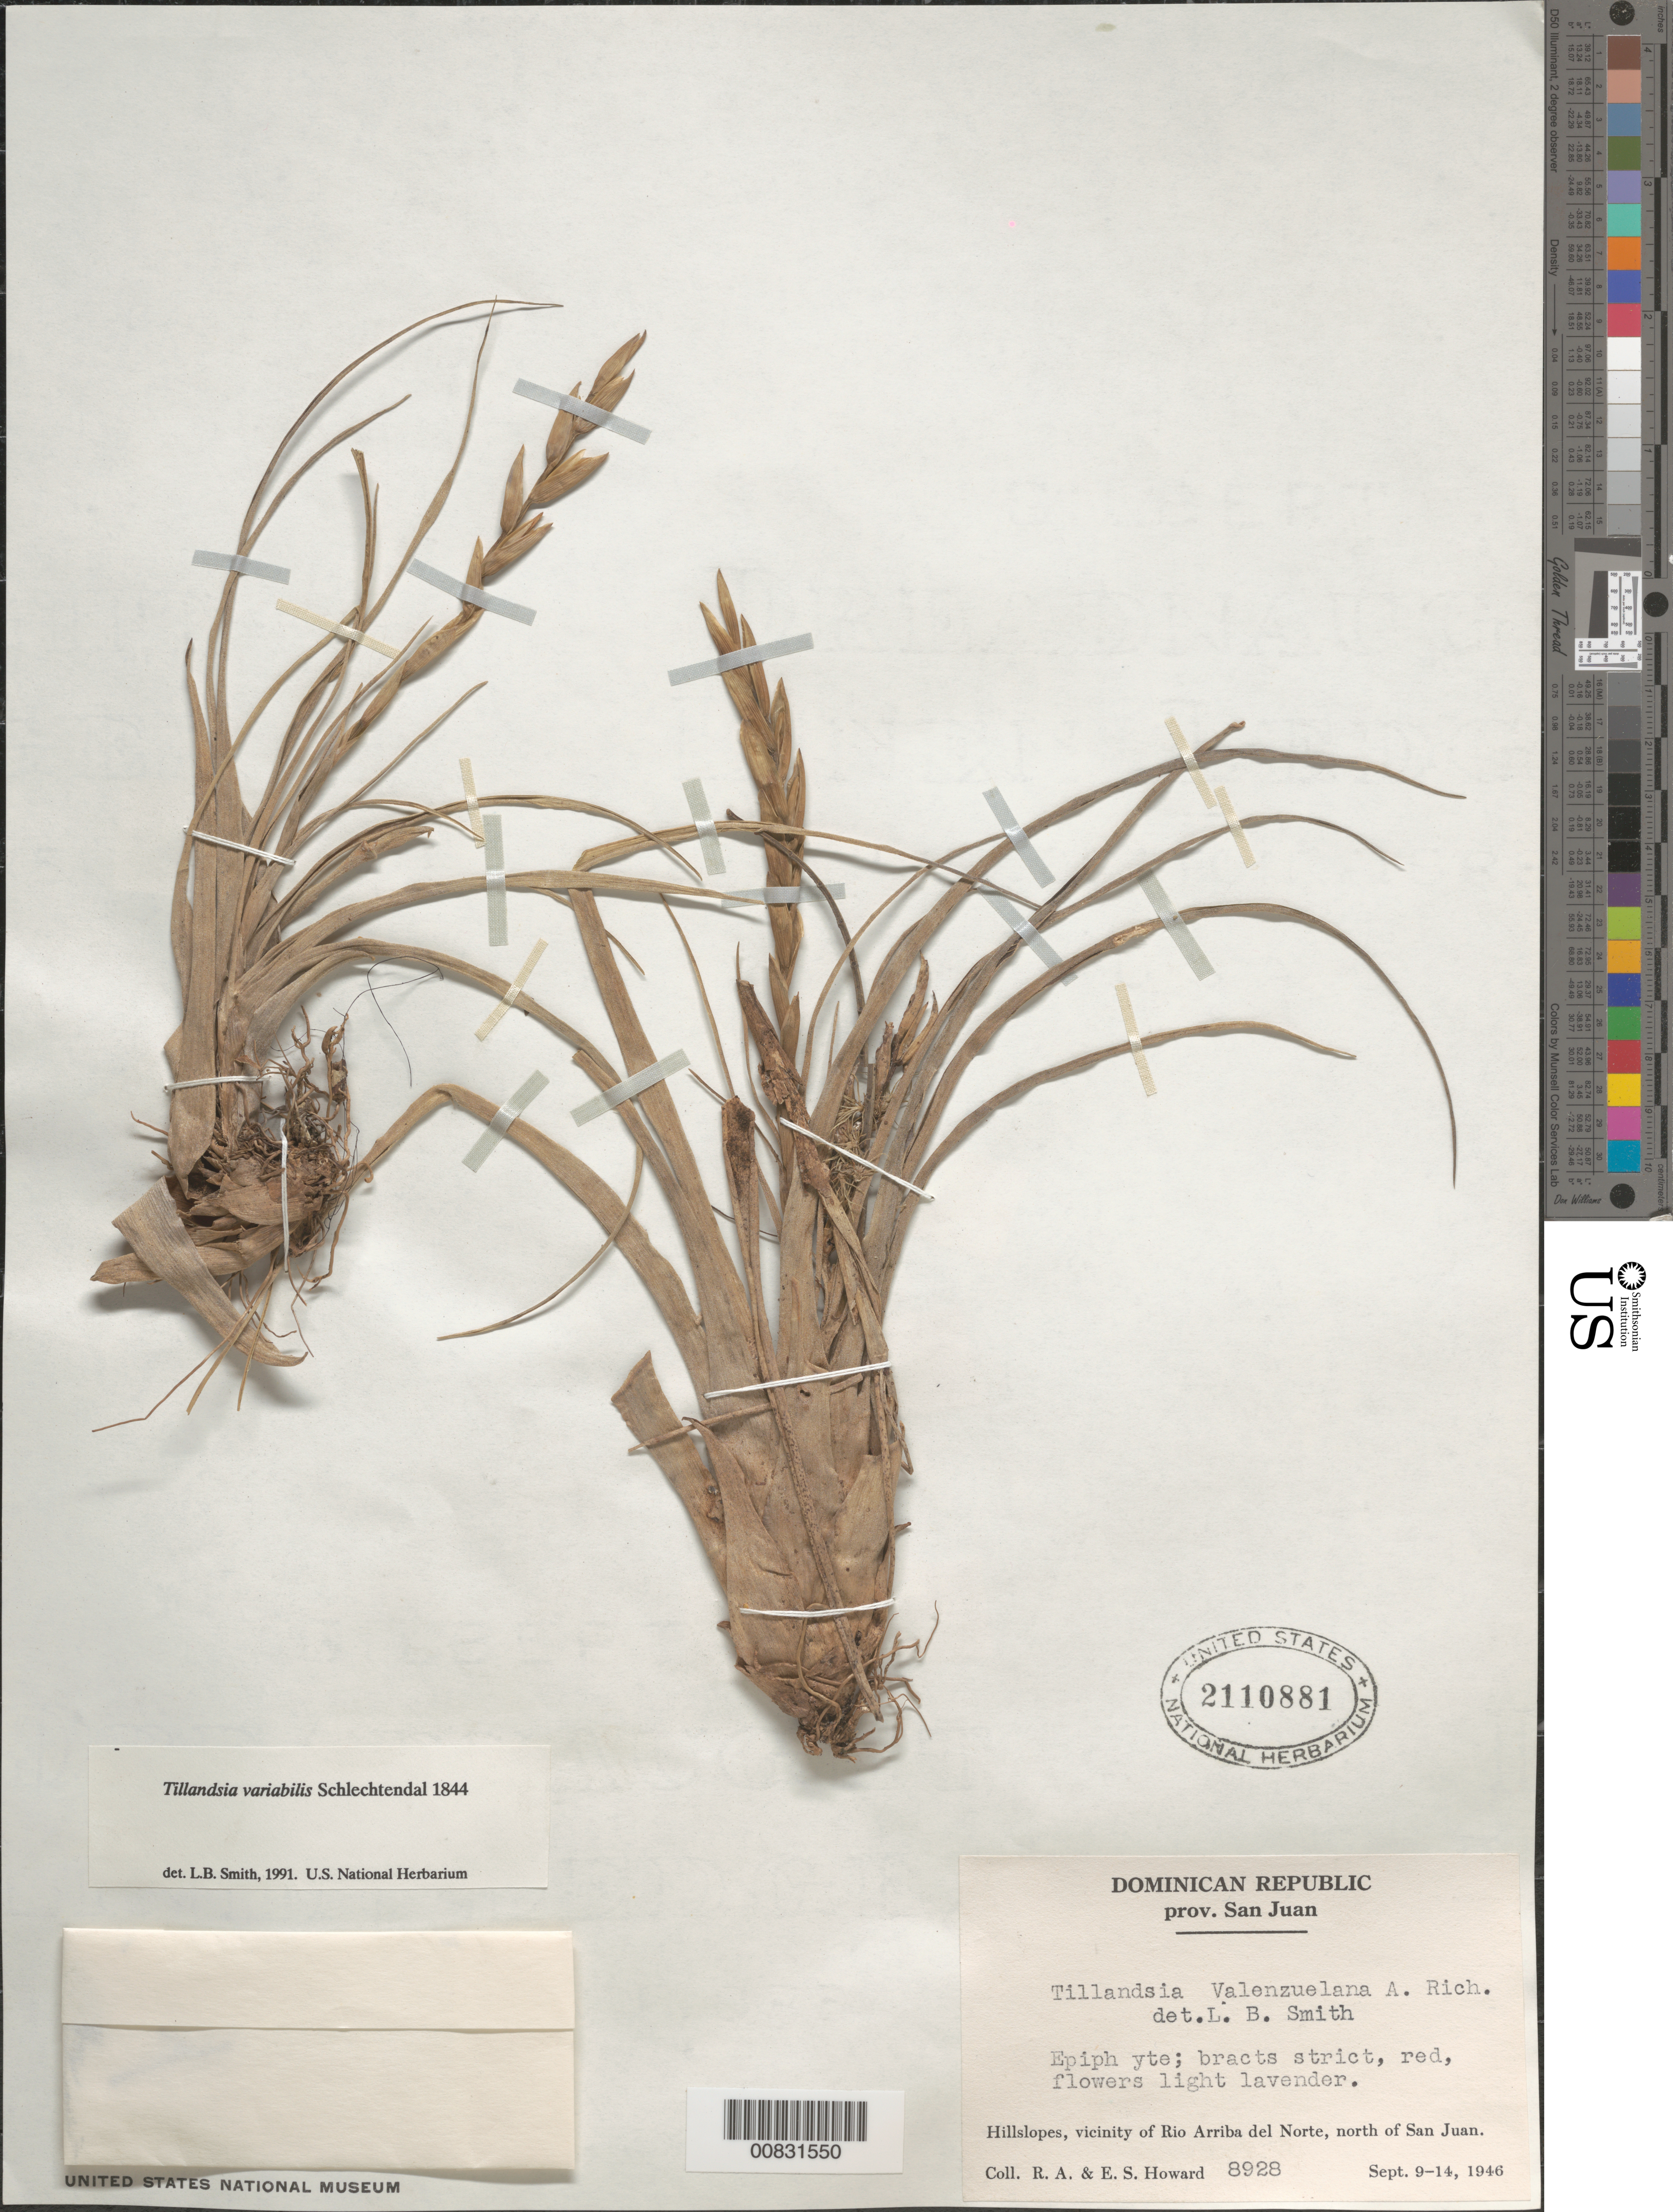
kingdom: Plantae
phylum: Tracheophyta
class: Liliopsida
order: Poales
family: Bromeliaceae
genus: Tillandsia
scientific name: Tillandsia variabilis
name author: Schltdl.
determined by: Smith, Lyman B., (US), NMNH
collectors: R. A. Howard & E. S. Howard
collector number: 8928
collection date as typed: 09 Sep 1946 to 14 Sep 1946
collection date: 1946-09-09/1946-09-14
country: Dominican Republic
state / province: San Juan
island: Hispaniola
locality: Hillslopes, vicinity of Río Arriba del Norte, north of San Juan.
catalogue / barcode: US 2110881